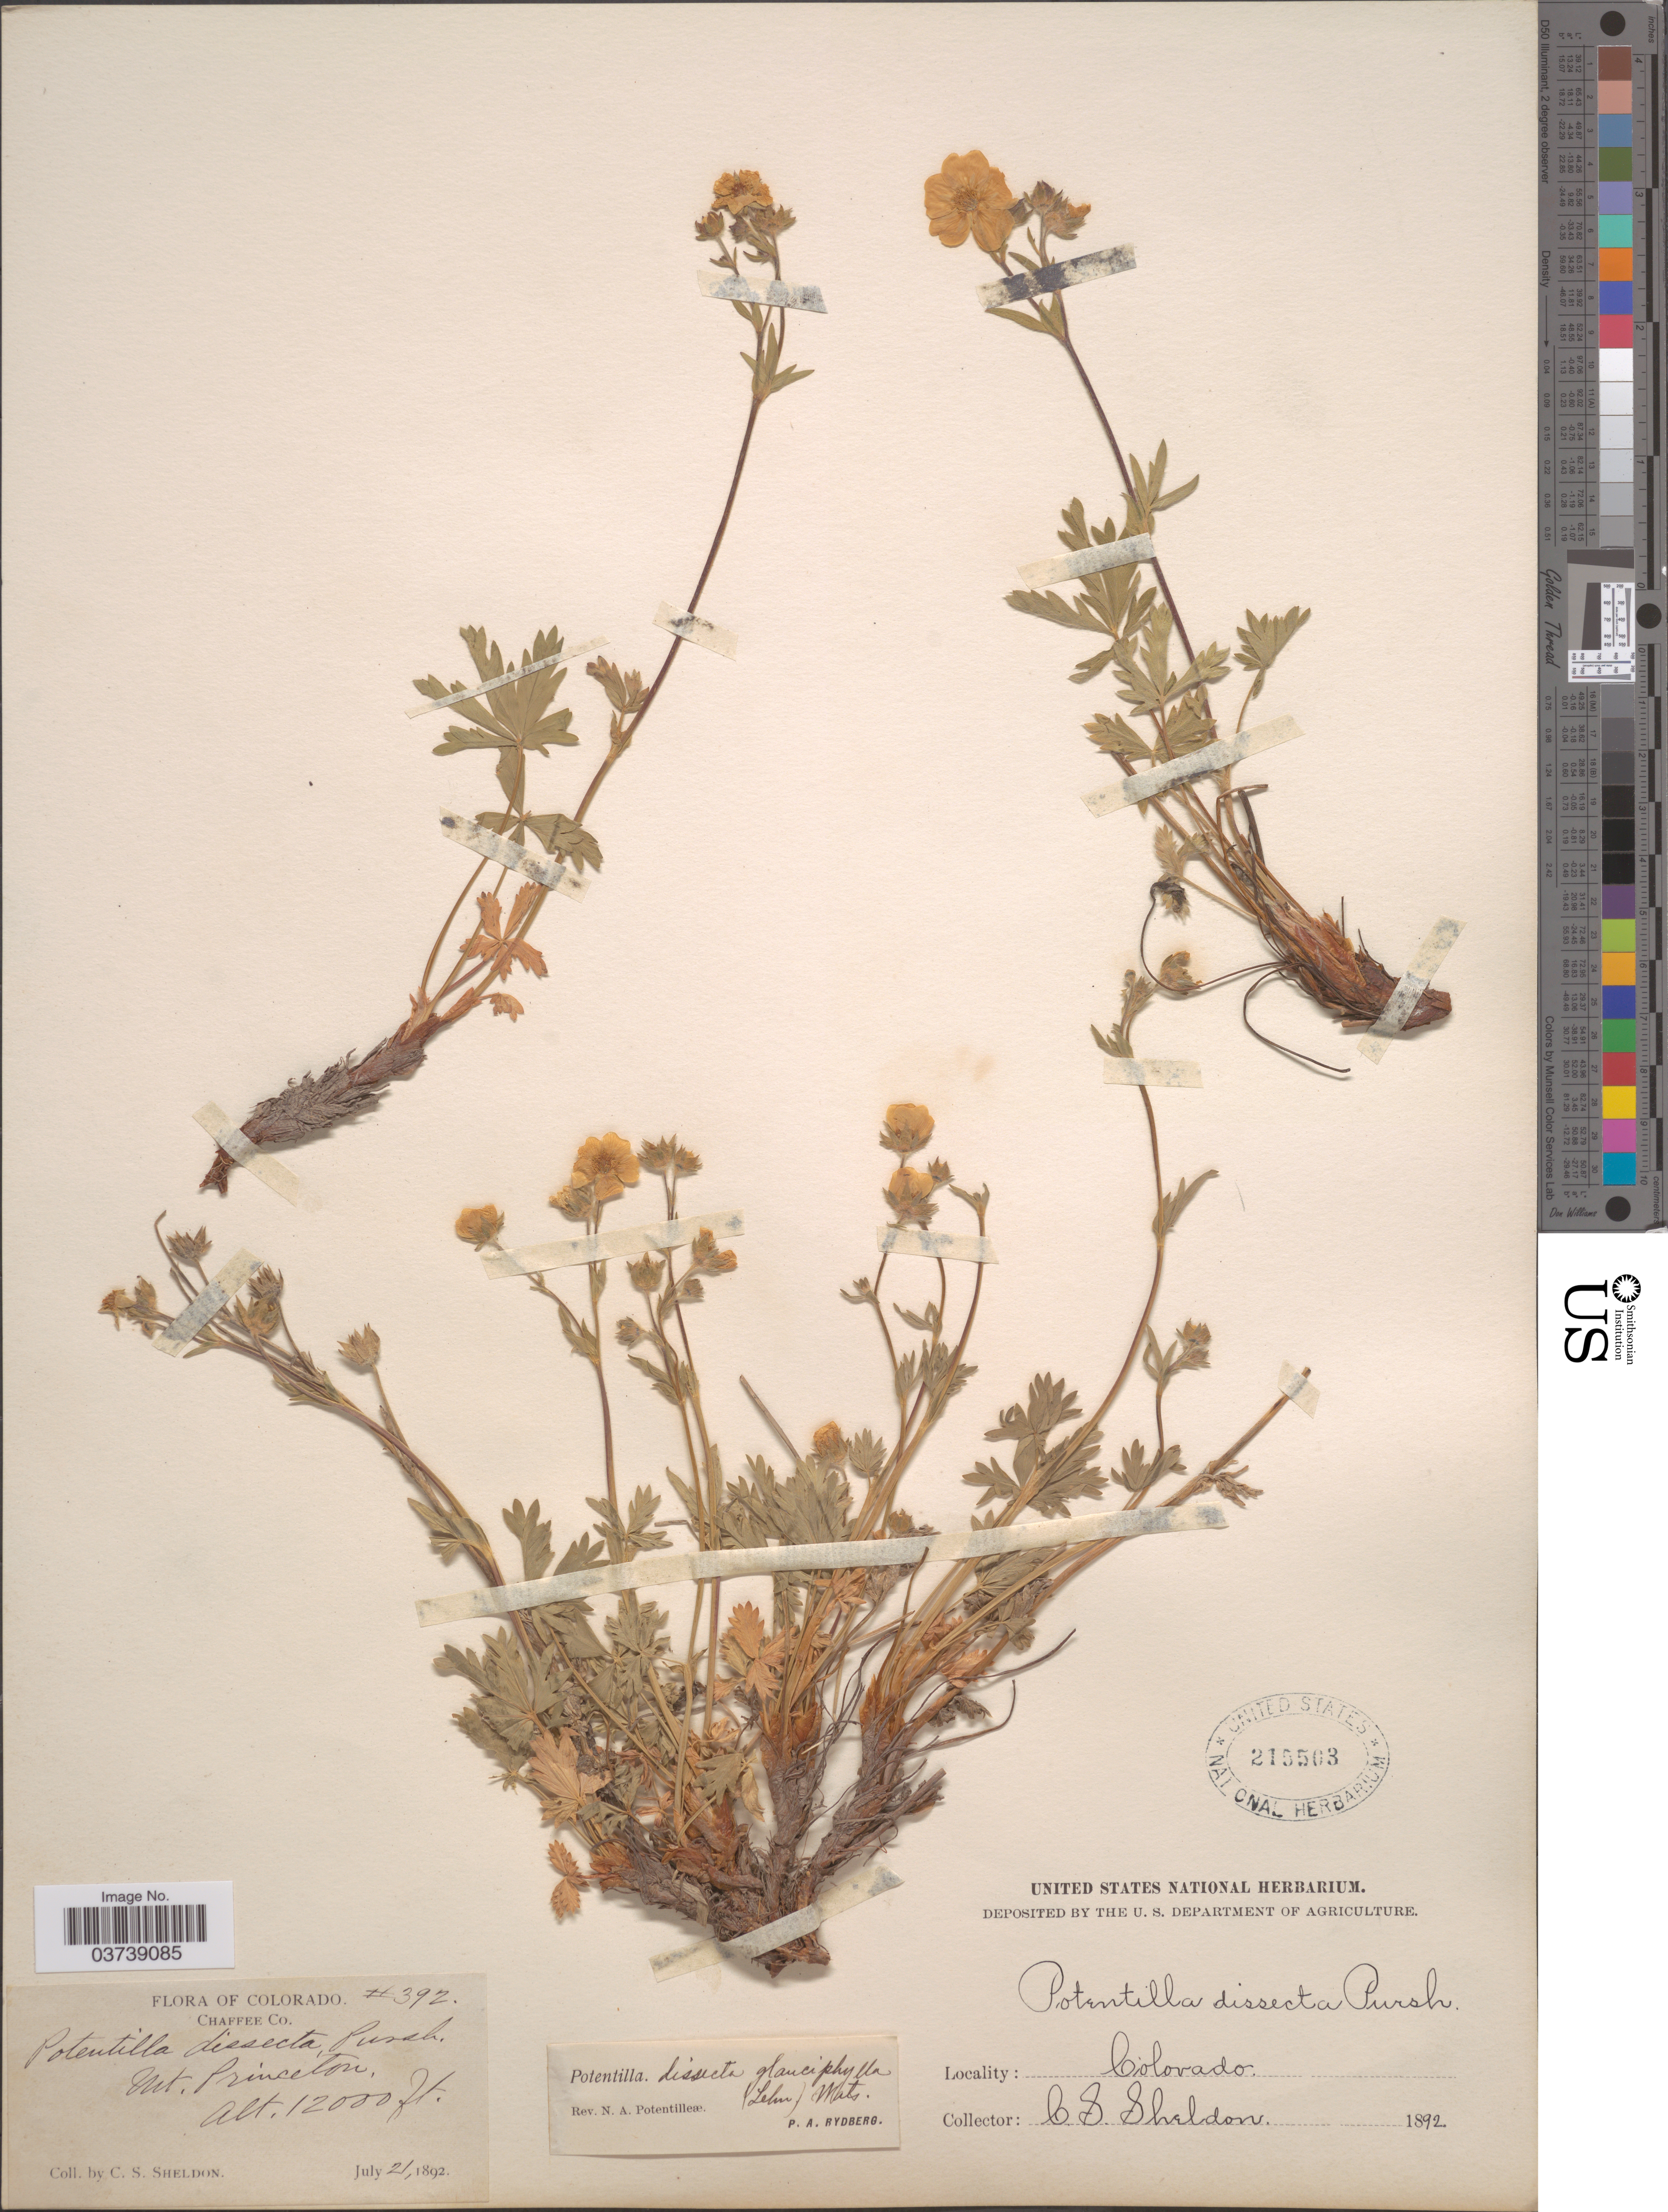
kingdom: Plantae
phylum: Tracheophyta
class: Magnoliopsida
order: Rosales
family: Rosaceae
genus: Potentilla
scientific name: Potentilla diversifolia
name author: Lehm.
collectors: C. S. Sheldon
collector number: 392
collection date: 1892-07-21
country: United States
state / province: Colorado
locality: Chaffee Co. Mt. Princeton.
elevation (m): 3658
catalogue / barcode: US 215503